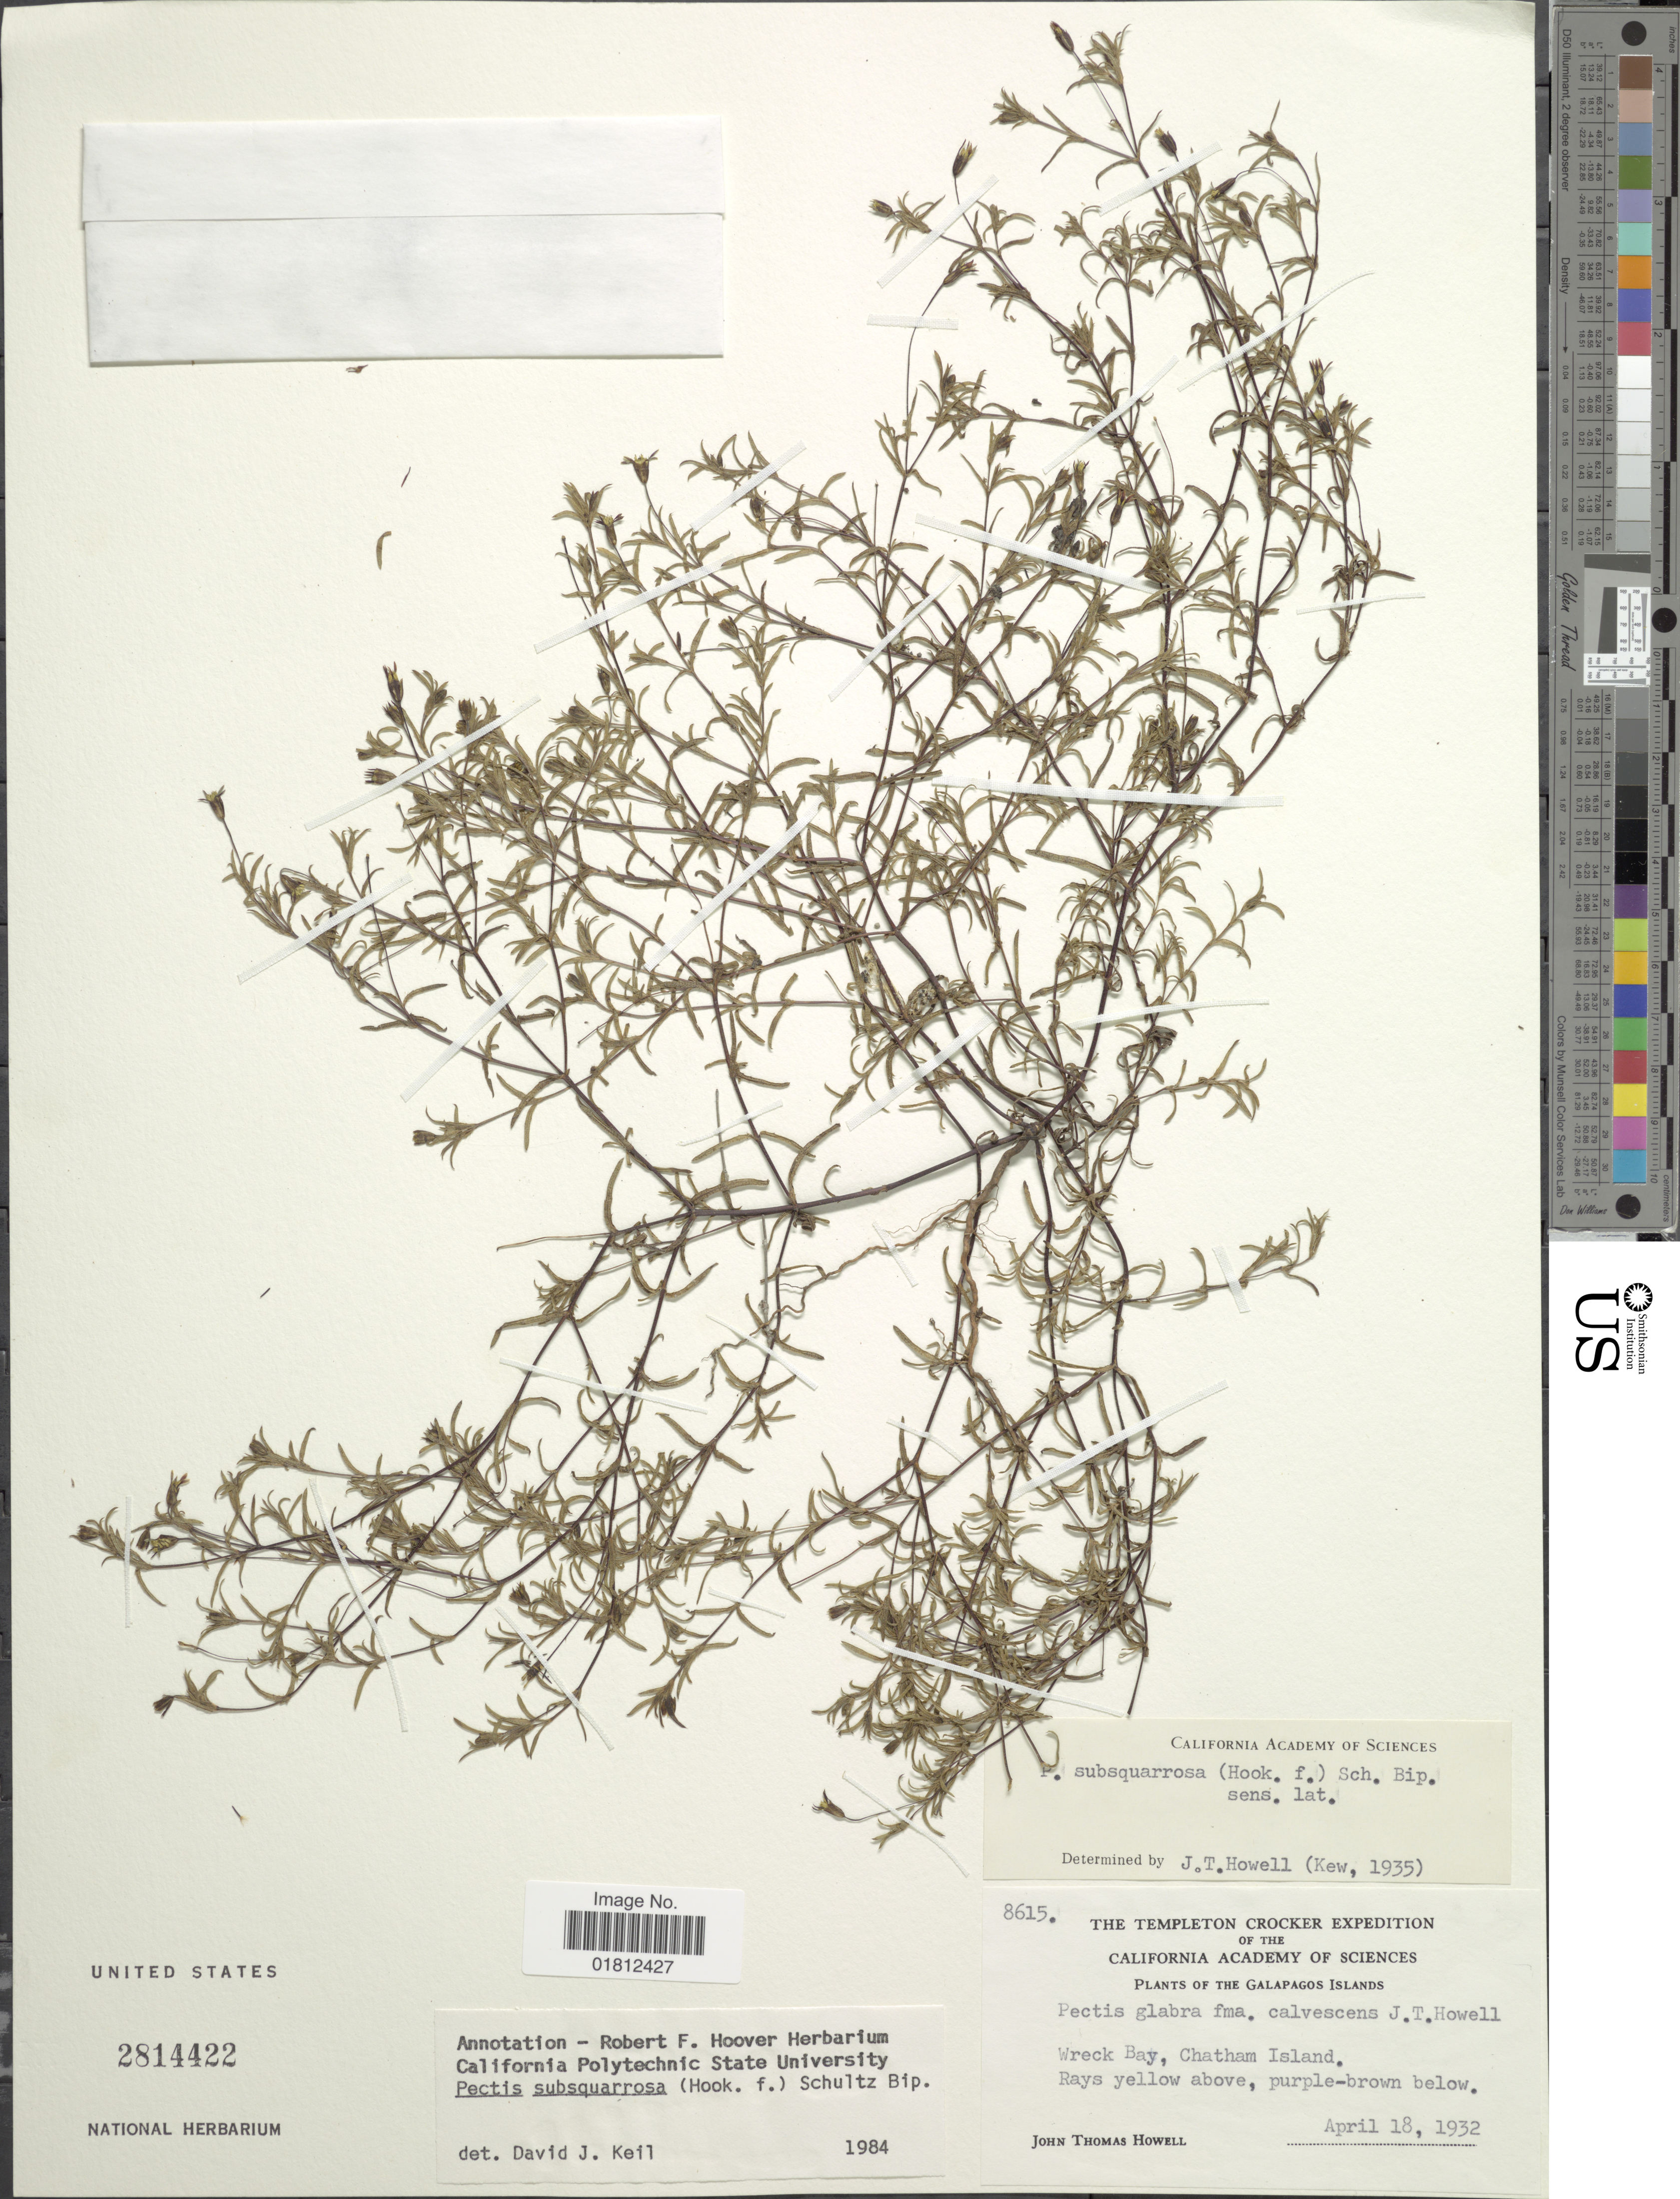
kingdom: Plantae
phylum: Tracheophyta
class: Magnoliopsida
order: Asterales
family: Asteraceae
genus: Pectis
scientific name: Pectis subsquarrosa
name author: (Hook. f.) Sch. Bip.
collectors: J. T. Howell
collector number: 8615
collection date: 1932-04-18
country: Ecuador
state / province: Colón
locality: Galapagos Island, Wreck Bay, Chatham Island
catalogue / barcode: US 2814422